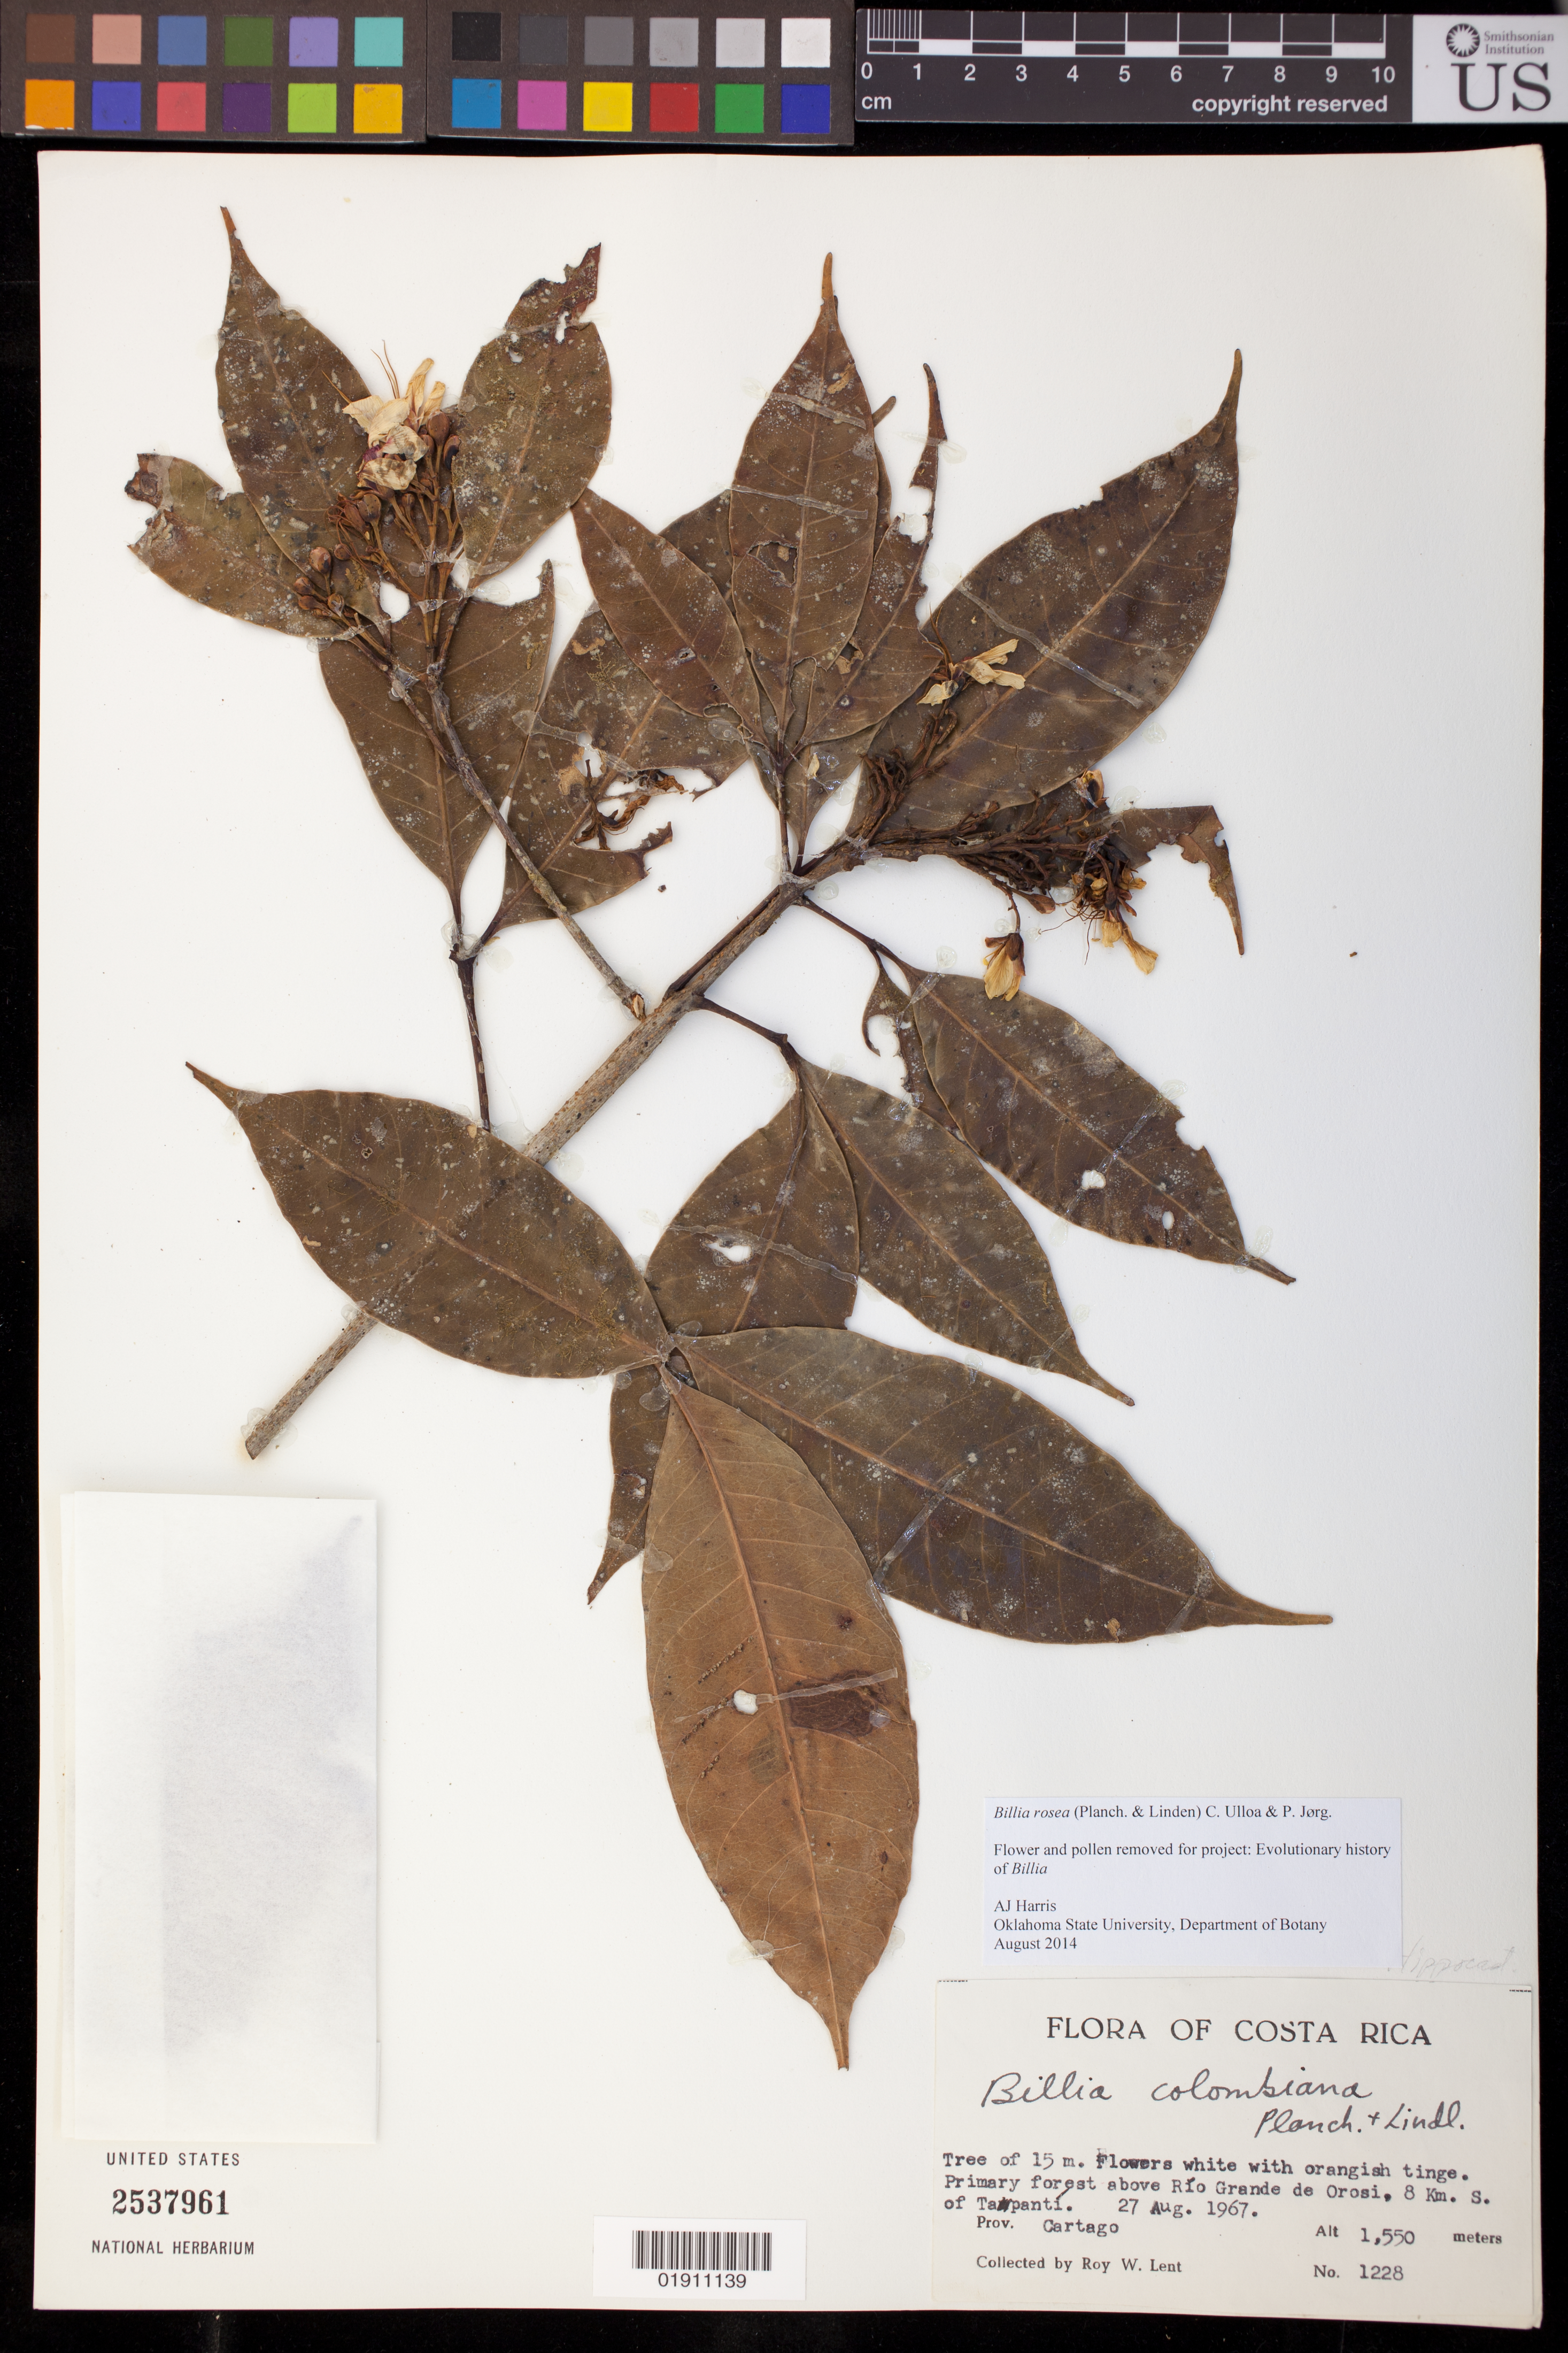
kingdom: Plantae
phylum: Tracheophyta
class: Magnoliopsida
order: Sapindales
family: Sapindaceae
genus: Billia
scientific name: Billia rosea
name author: (Planch. & Linden) C. Ulloa & P.M. Jørg.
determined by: Harris, A. J.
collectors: R. W. Lent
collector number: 1228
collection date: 1967-08-27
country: Costa Rica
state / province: Cartago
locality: above Rio Grande de Orosi, 8 Km. S. of Tapanti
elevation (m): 1550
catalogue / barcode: US 2537961